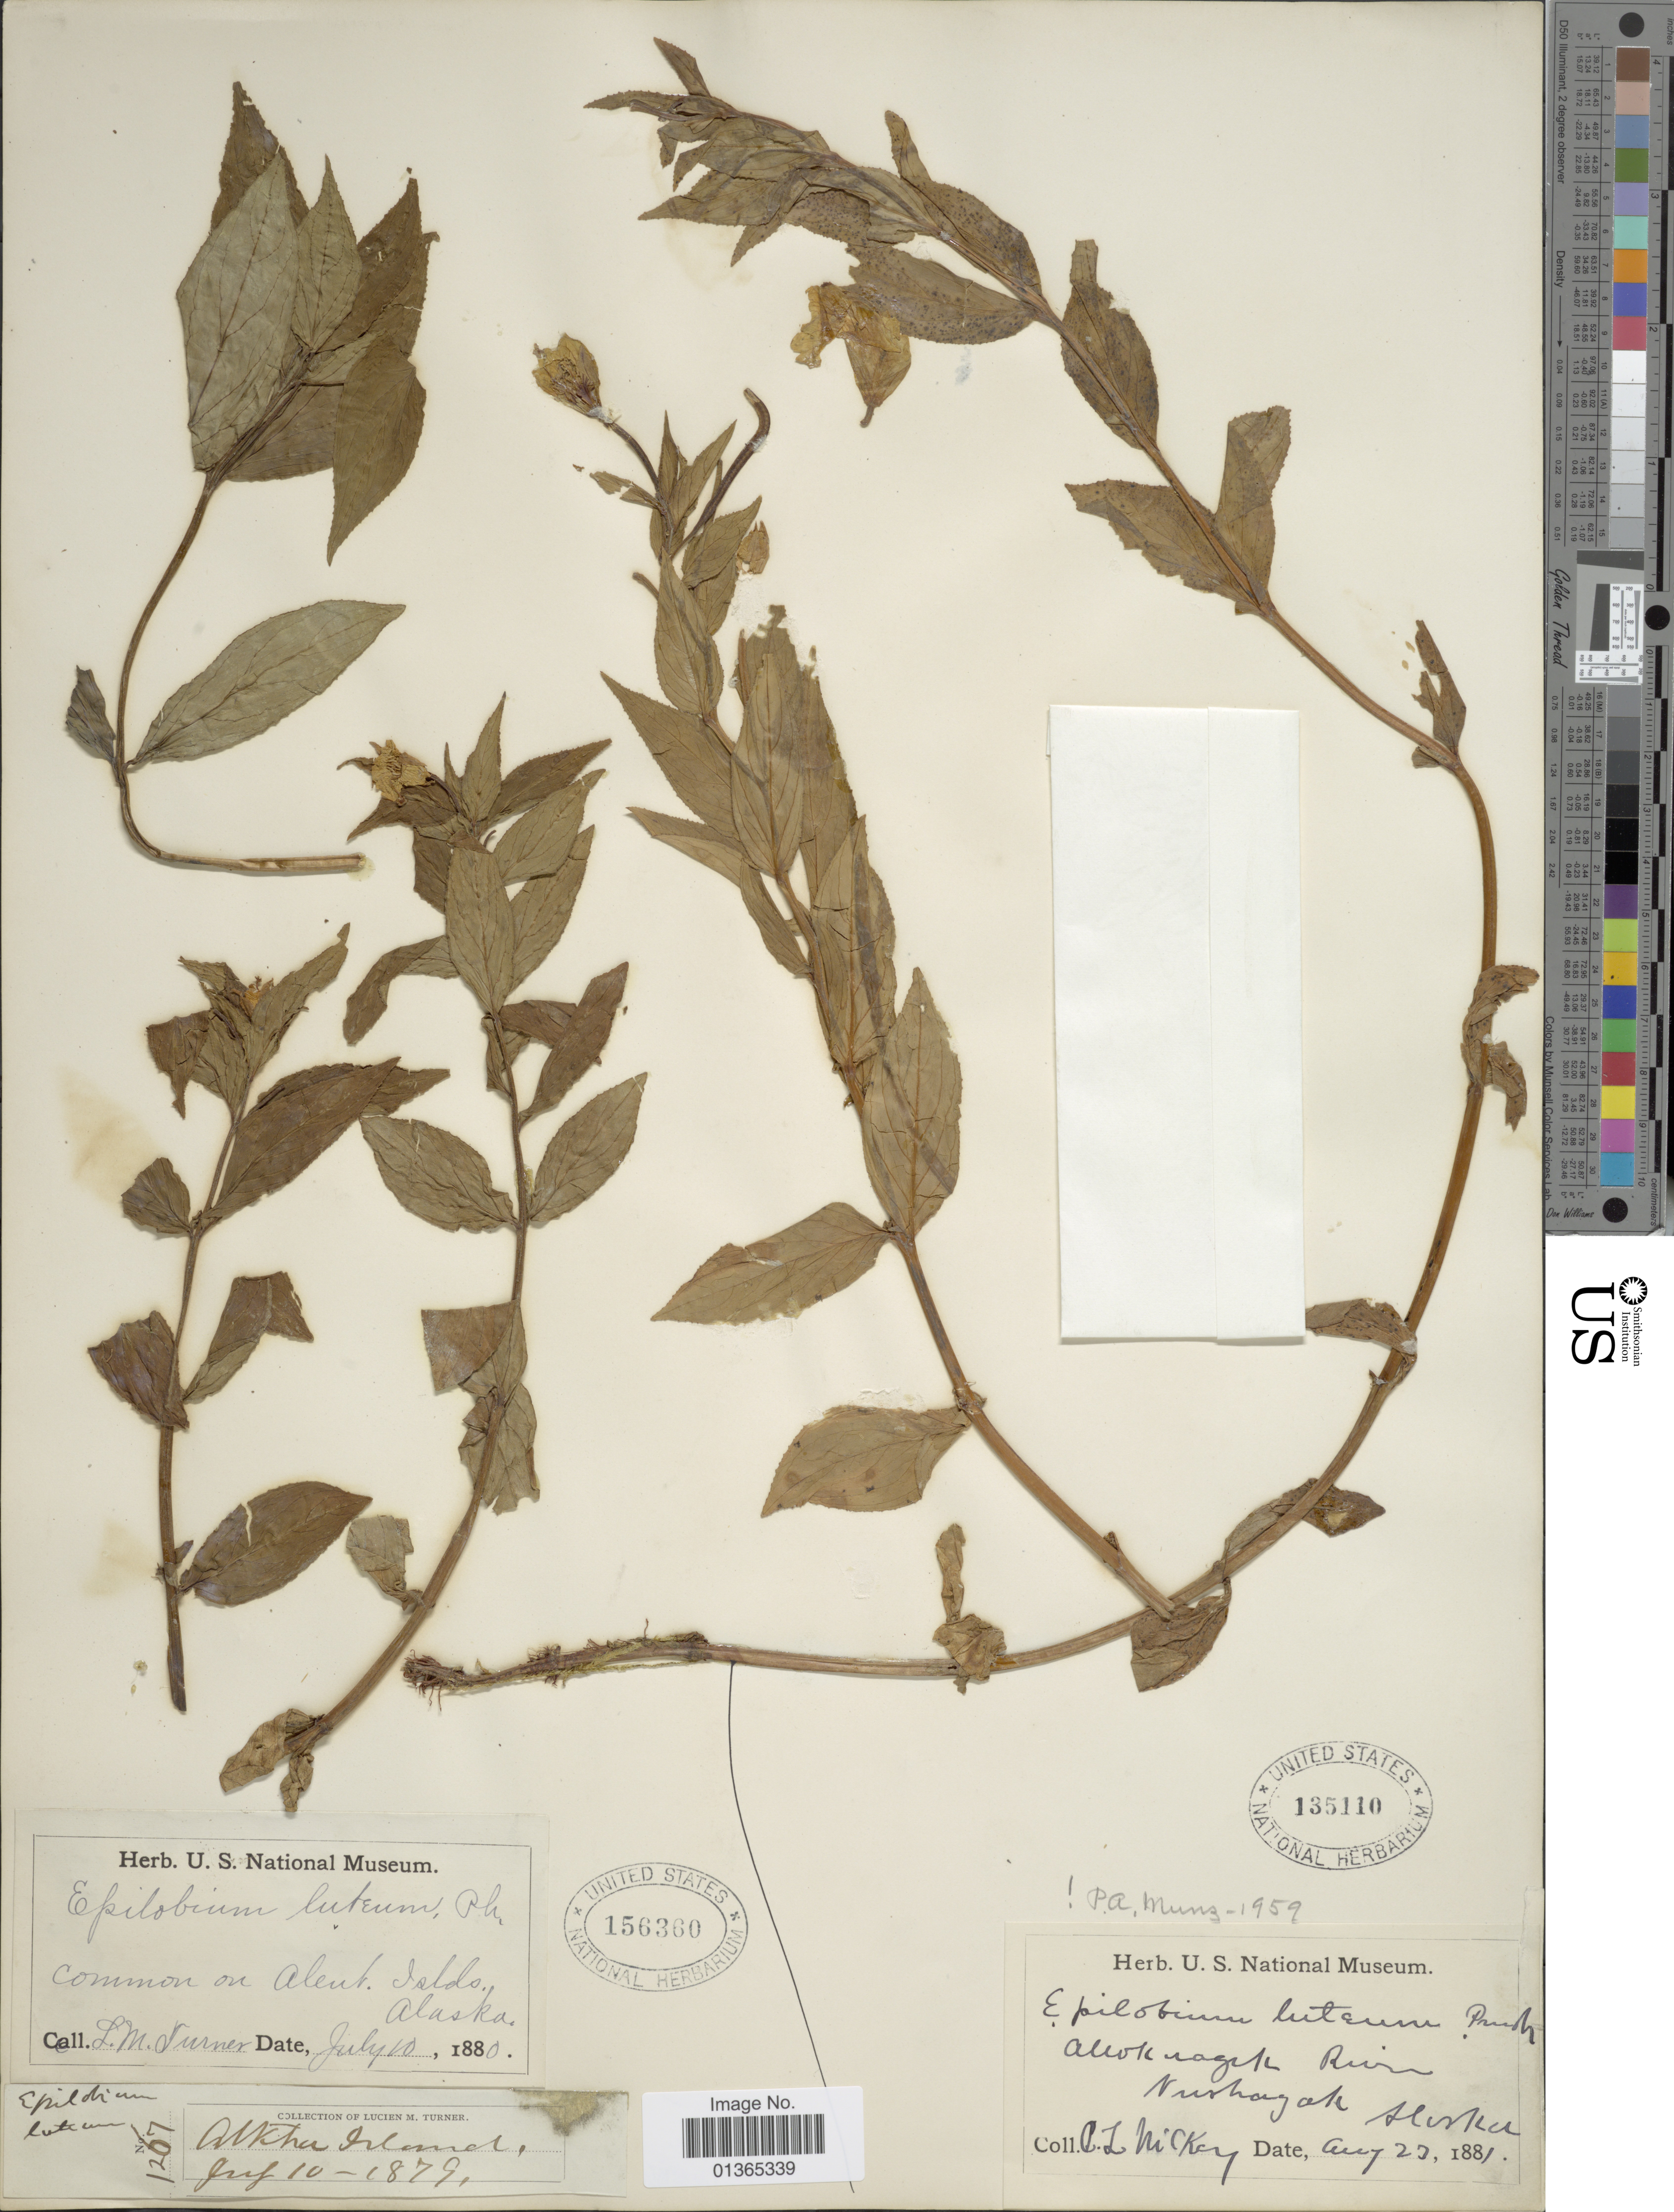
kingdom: Plantae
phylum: Tracheophyta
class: Magnoliopsida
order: Myrtales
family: Onagraceae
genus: Epilobium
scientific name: Epilobium luteum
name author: Pursh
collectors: C. McKay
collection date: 1881-08-23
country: United States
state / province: Alaska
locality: Alloknagik River, Nushagak.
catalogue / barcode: US 135110